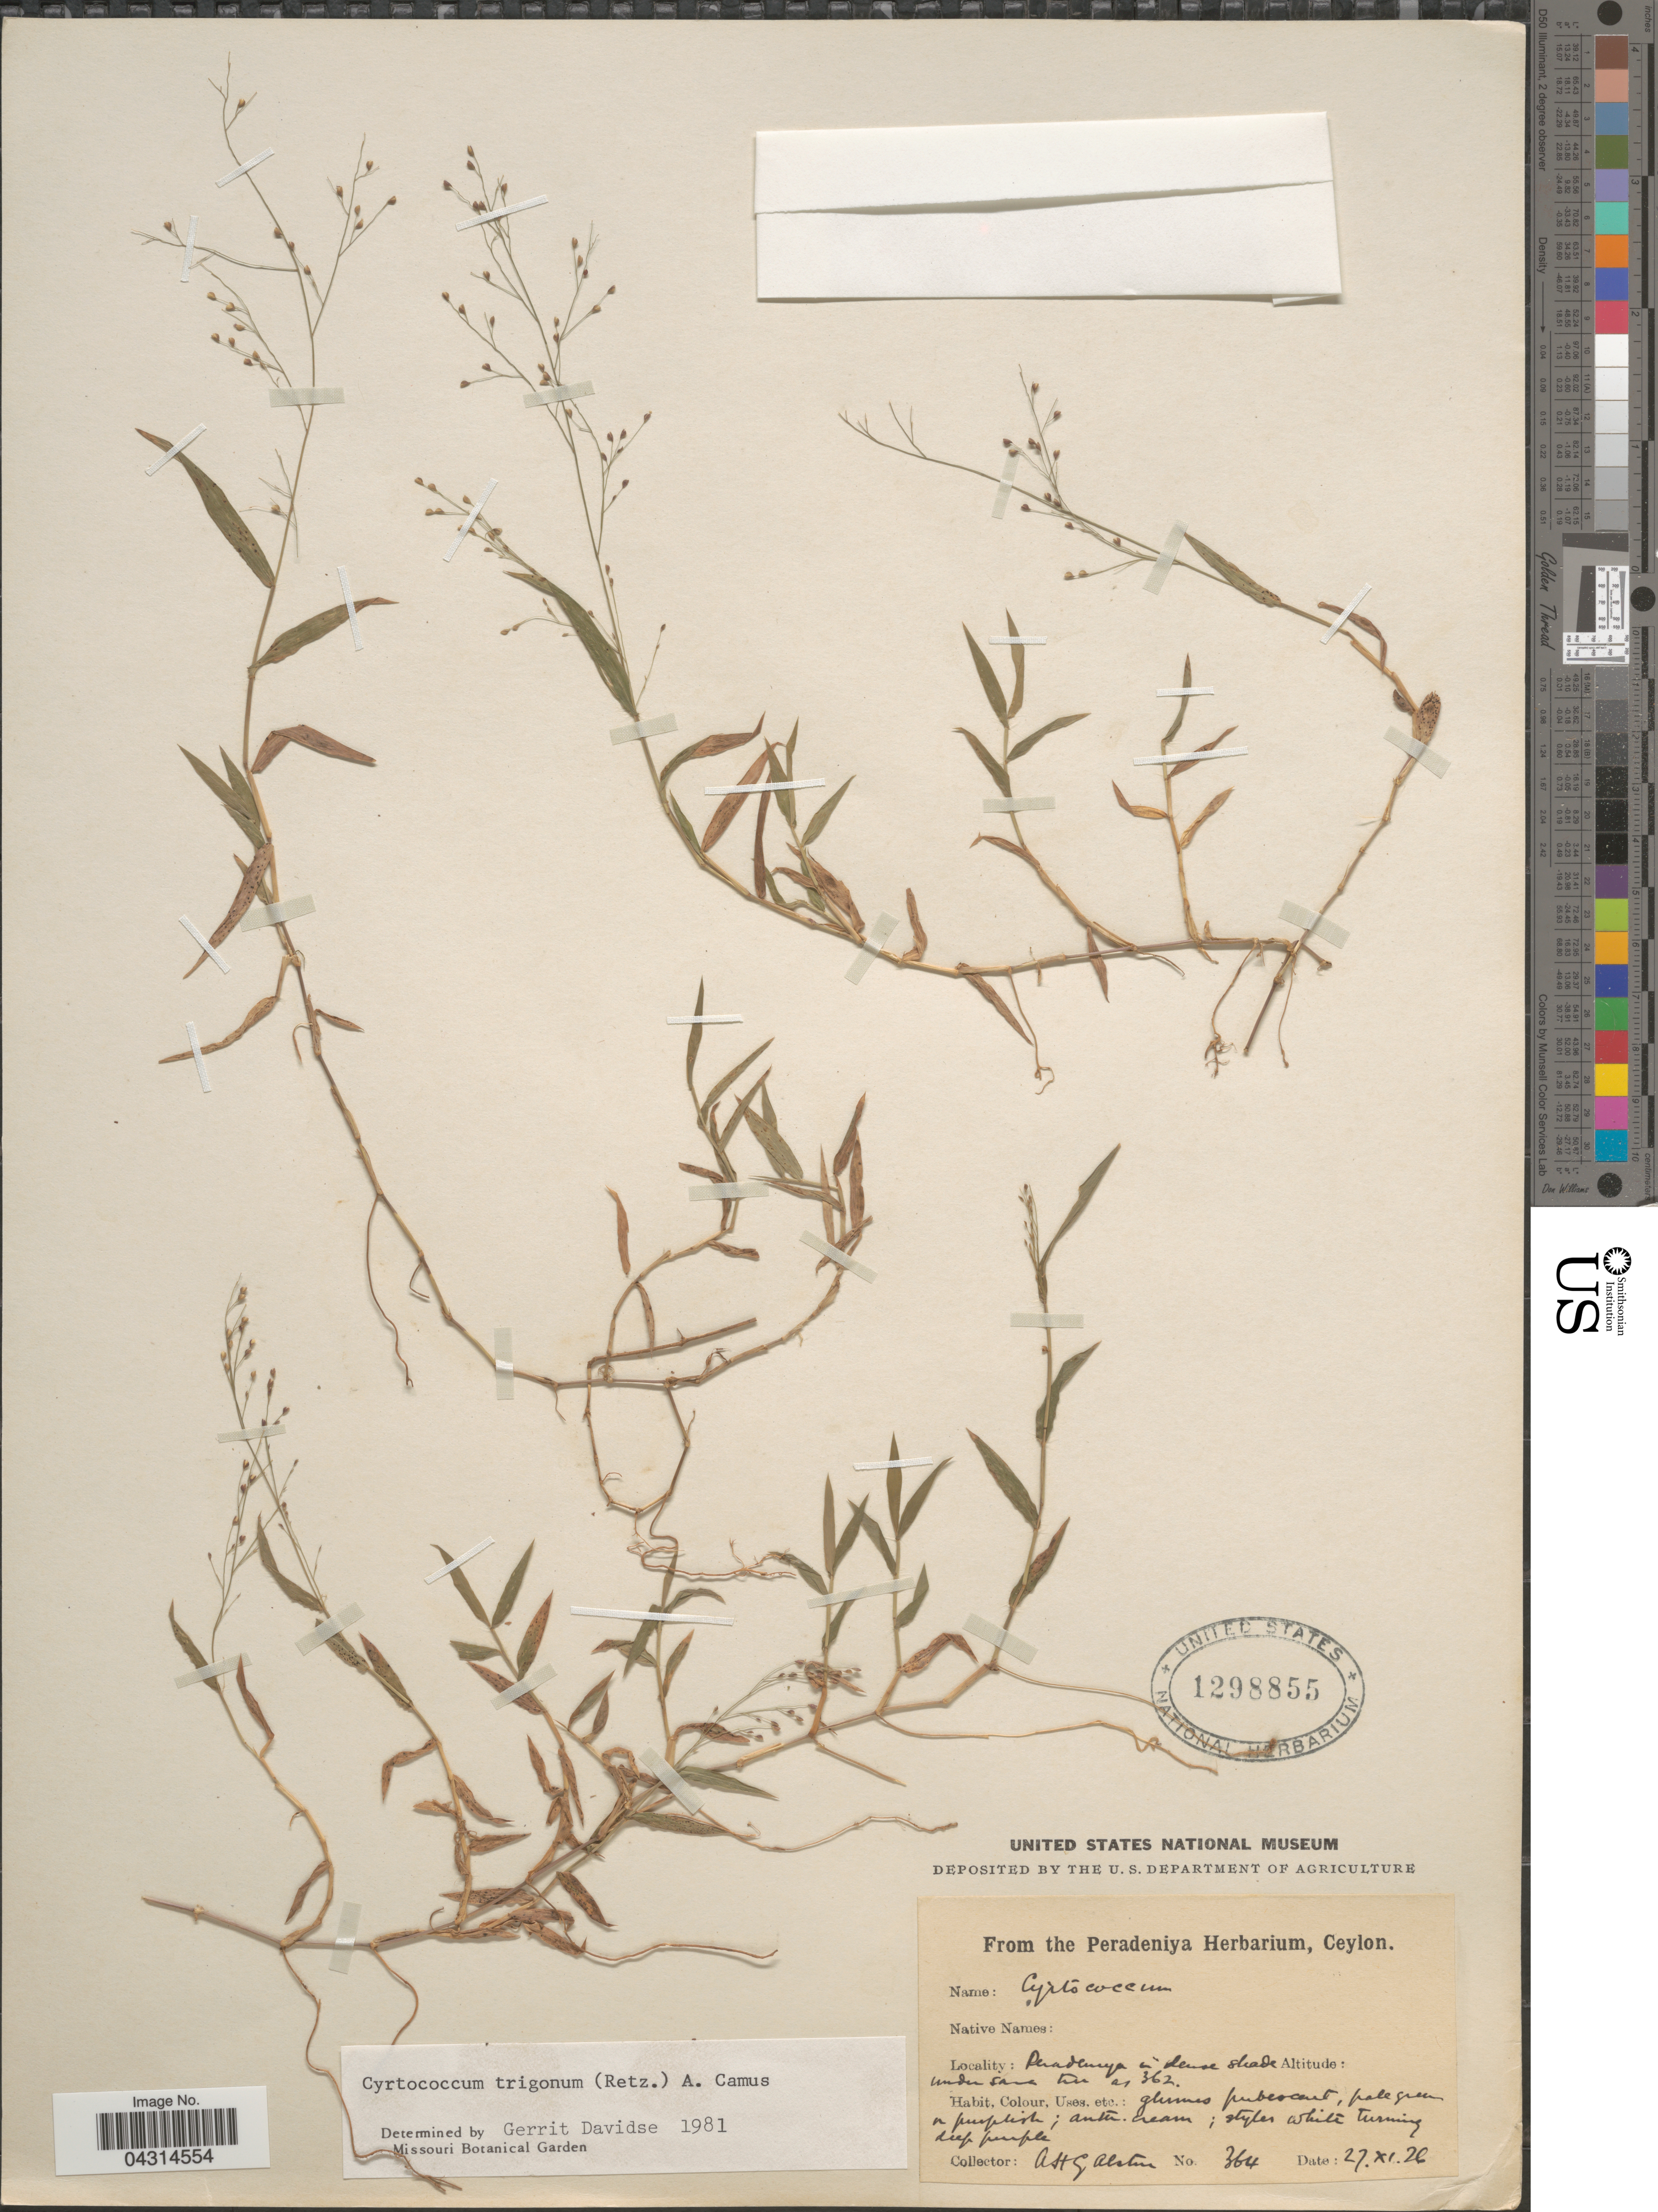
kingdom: Plantae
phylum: Tracheophyta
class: Liliopsida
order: Poales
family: Poaceae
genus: Cyrtococcum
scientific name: Cyrtococcum trigonum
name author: (Retz.) A. Camus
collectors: A. H. Alston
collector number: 364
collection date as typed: Transcribed d/m/y: 27/11/26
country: Sri Lanka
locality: Ceylon. Peradeniya in dense shade under [illegible text] at 362.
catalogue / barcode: US 1298855